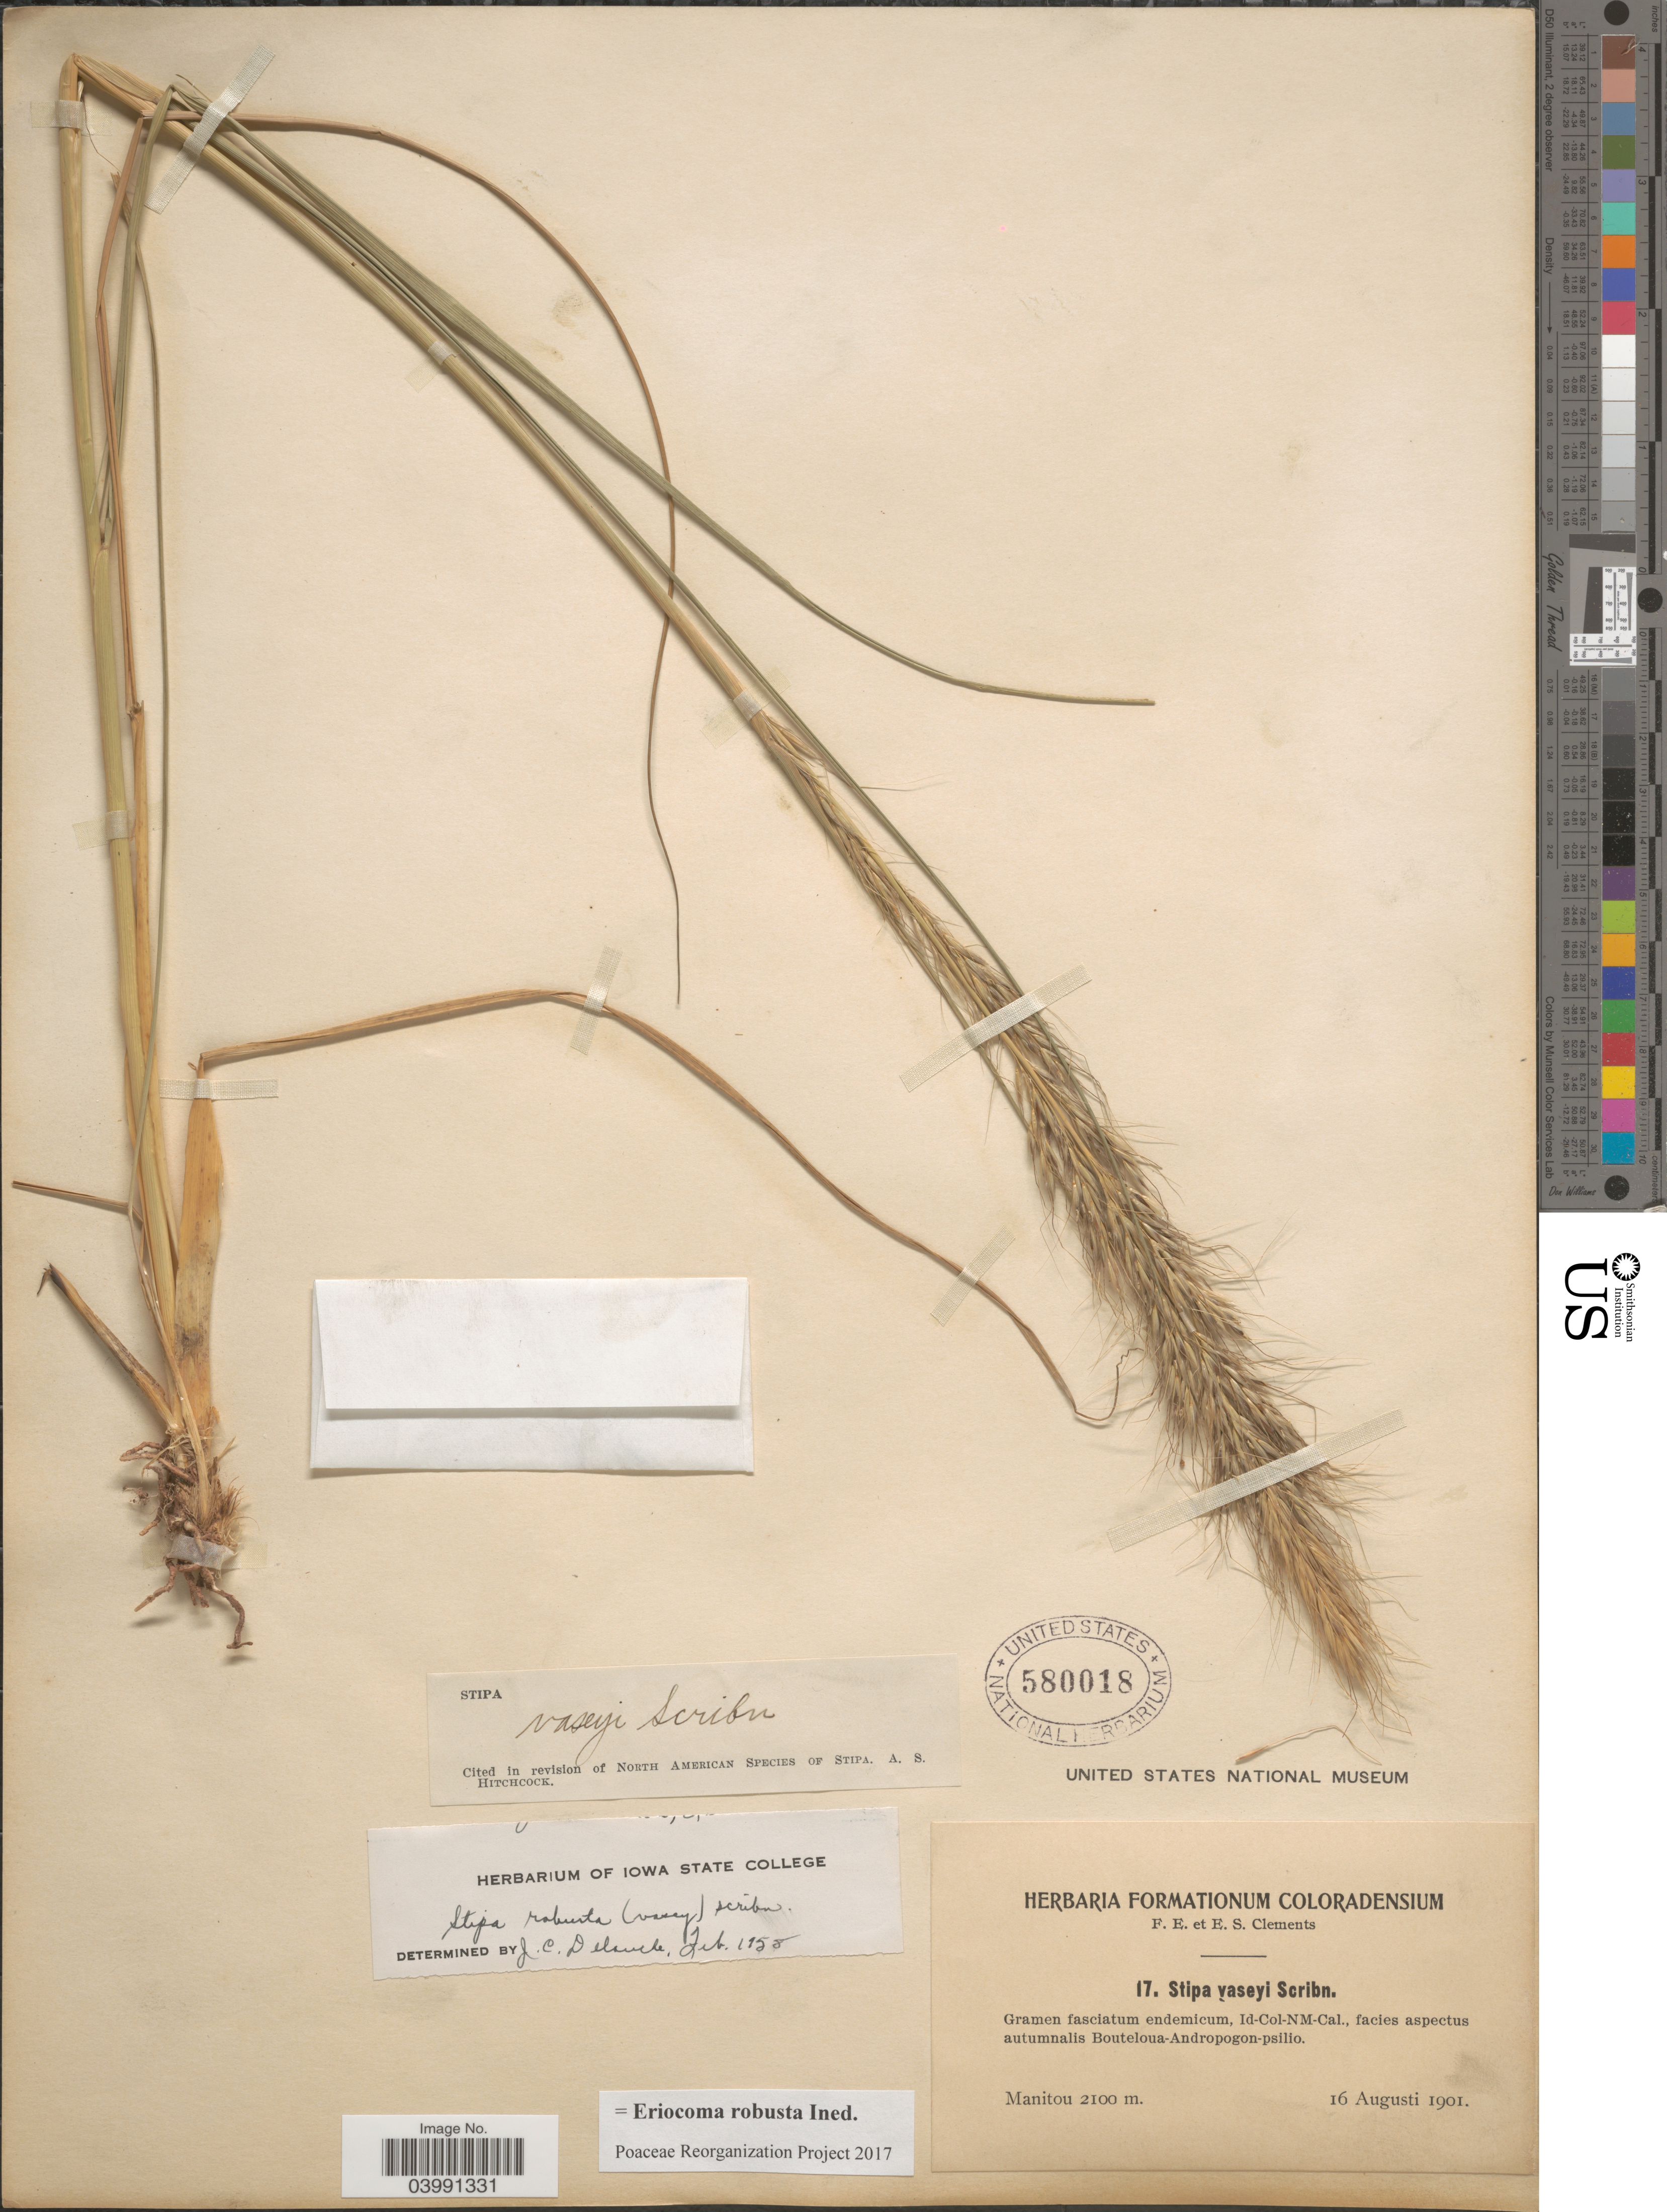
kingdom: Plantae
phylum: Tracheophyta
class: Liliopsida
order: Poales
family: Poaceae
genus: Eriocoma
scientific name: Eriocoma robusta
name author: (Vasey) Romasch.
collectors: F. E. Clements & E. S. Clements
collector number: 17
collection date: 1901-08-16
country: United States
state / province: Colorado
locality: Manitou.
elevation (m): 2100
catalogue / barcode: US 580018